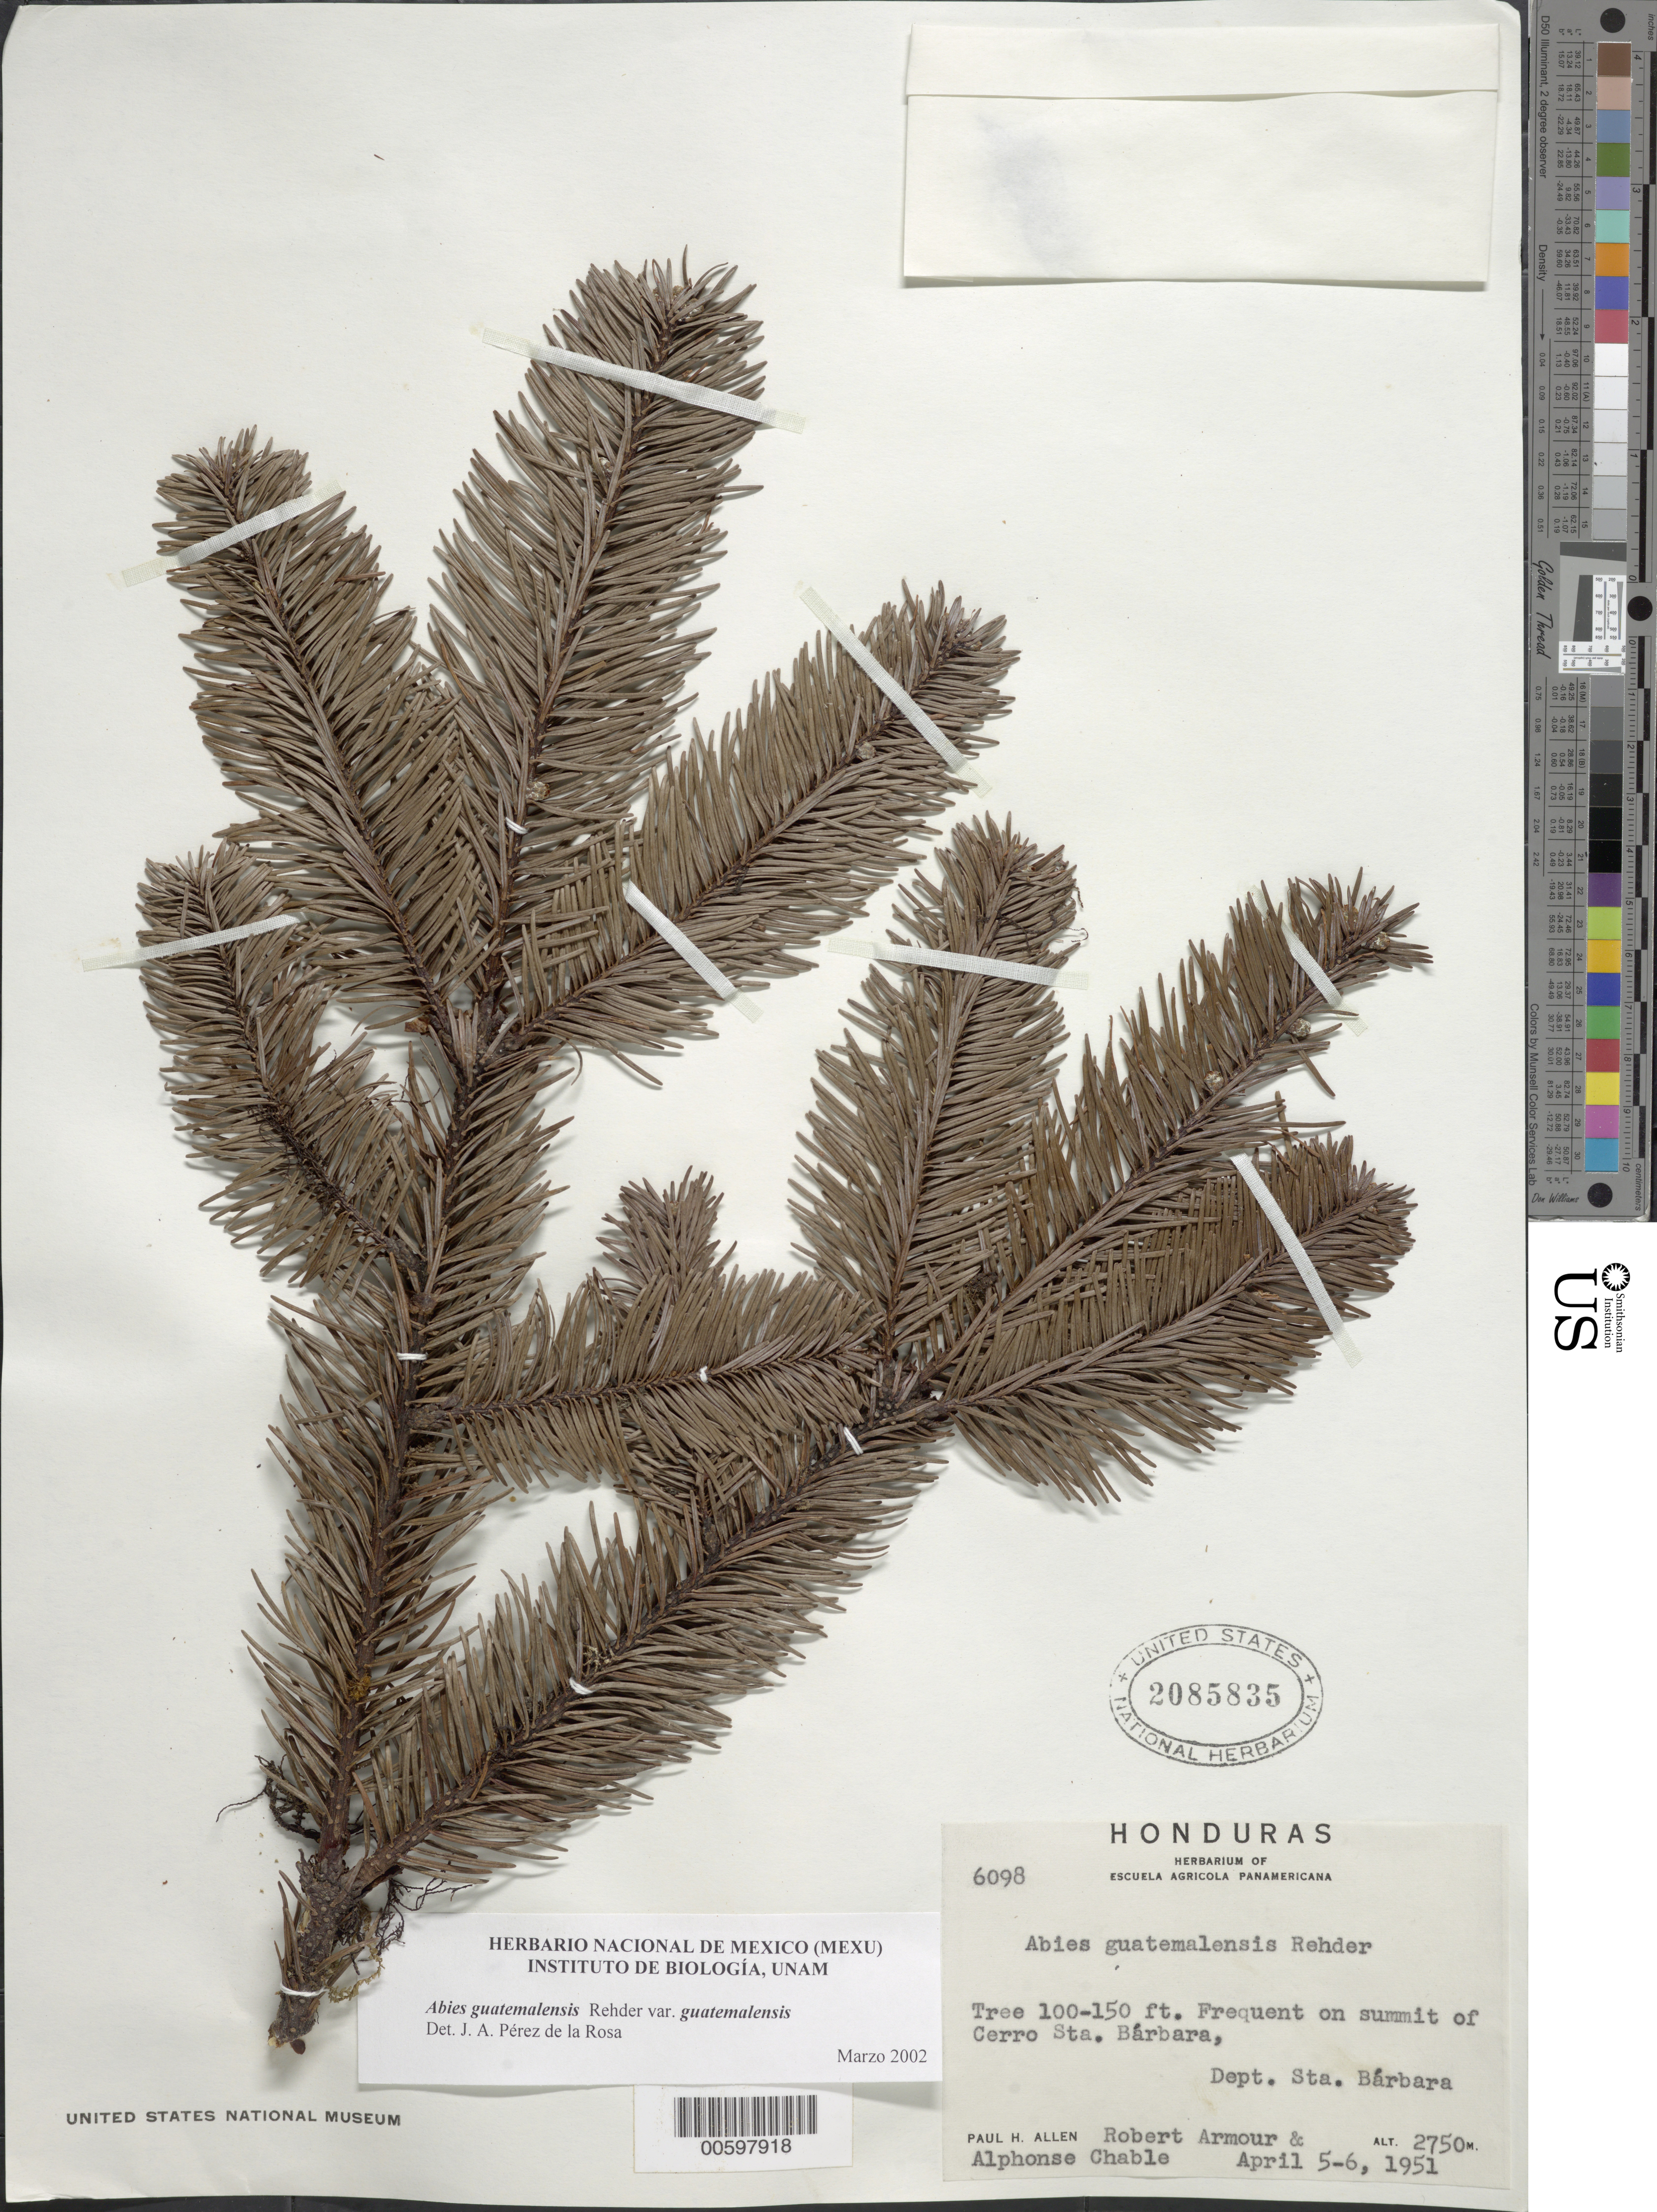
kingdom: Plantae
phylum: Tracheophyta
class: Pinopsida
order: Pinales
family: Pinaceae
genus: Abies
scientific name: Abies guatemalensis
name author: Rehder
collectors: P. H. Allen, R. Armour & A. Chable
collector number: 6098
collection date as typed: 05 Apr 1951 to 06 Apr 1951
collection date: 1951-04-05/1951-04-06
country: Honduras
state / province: Santa Bárbara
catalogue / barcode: US 2085835